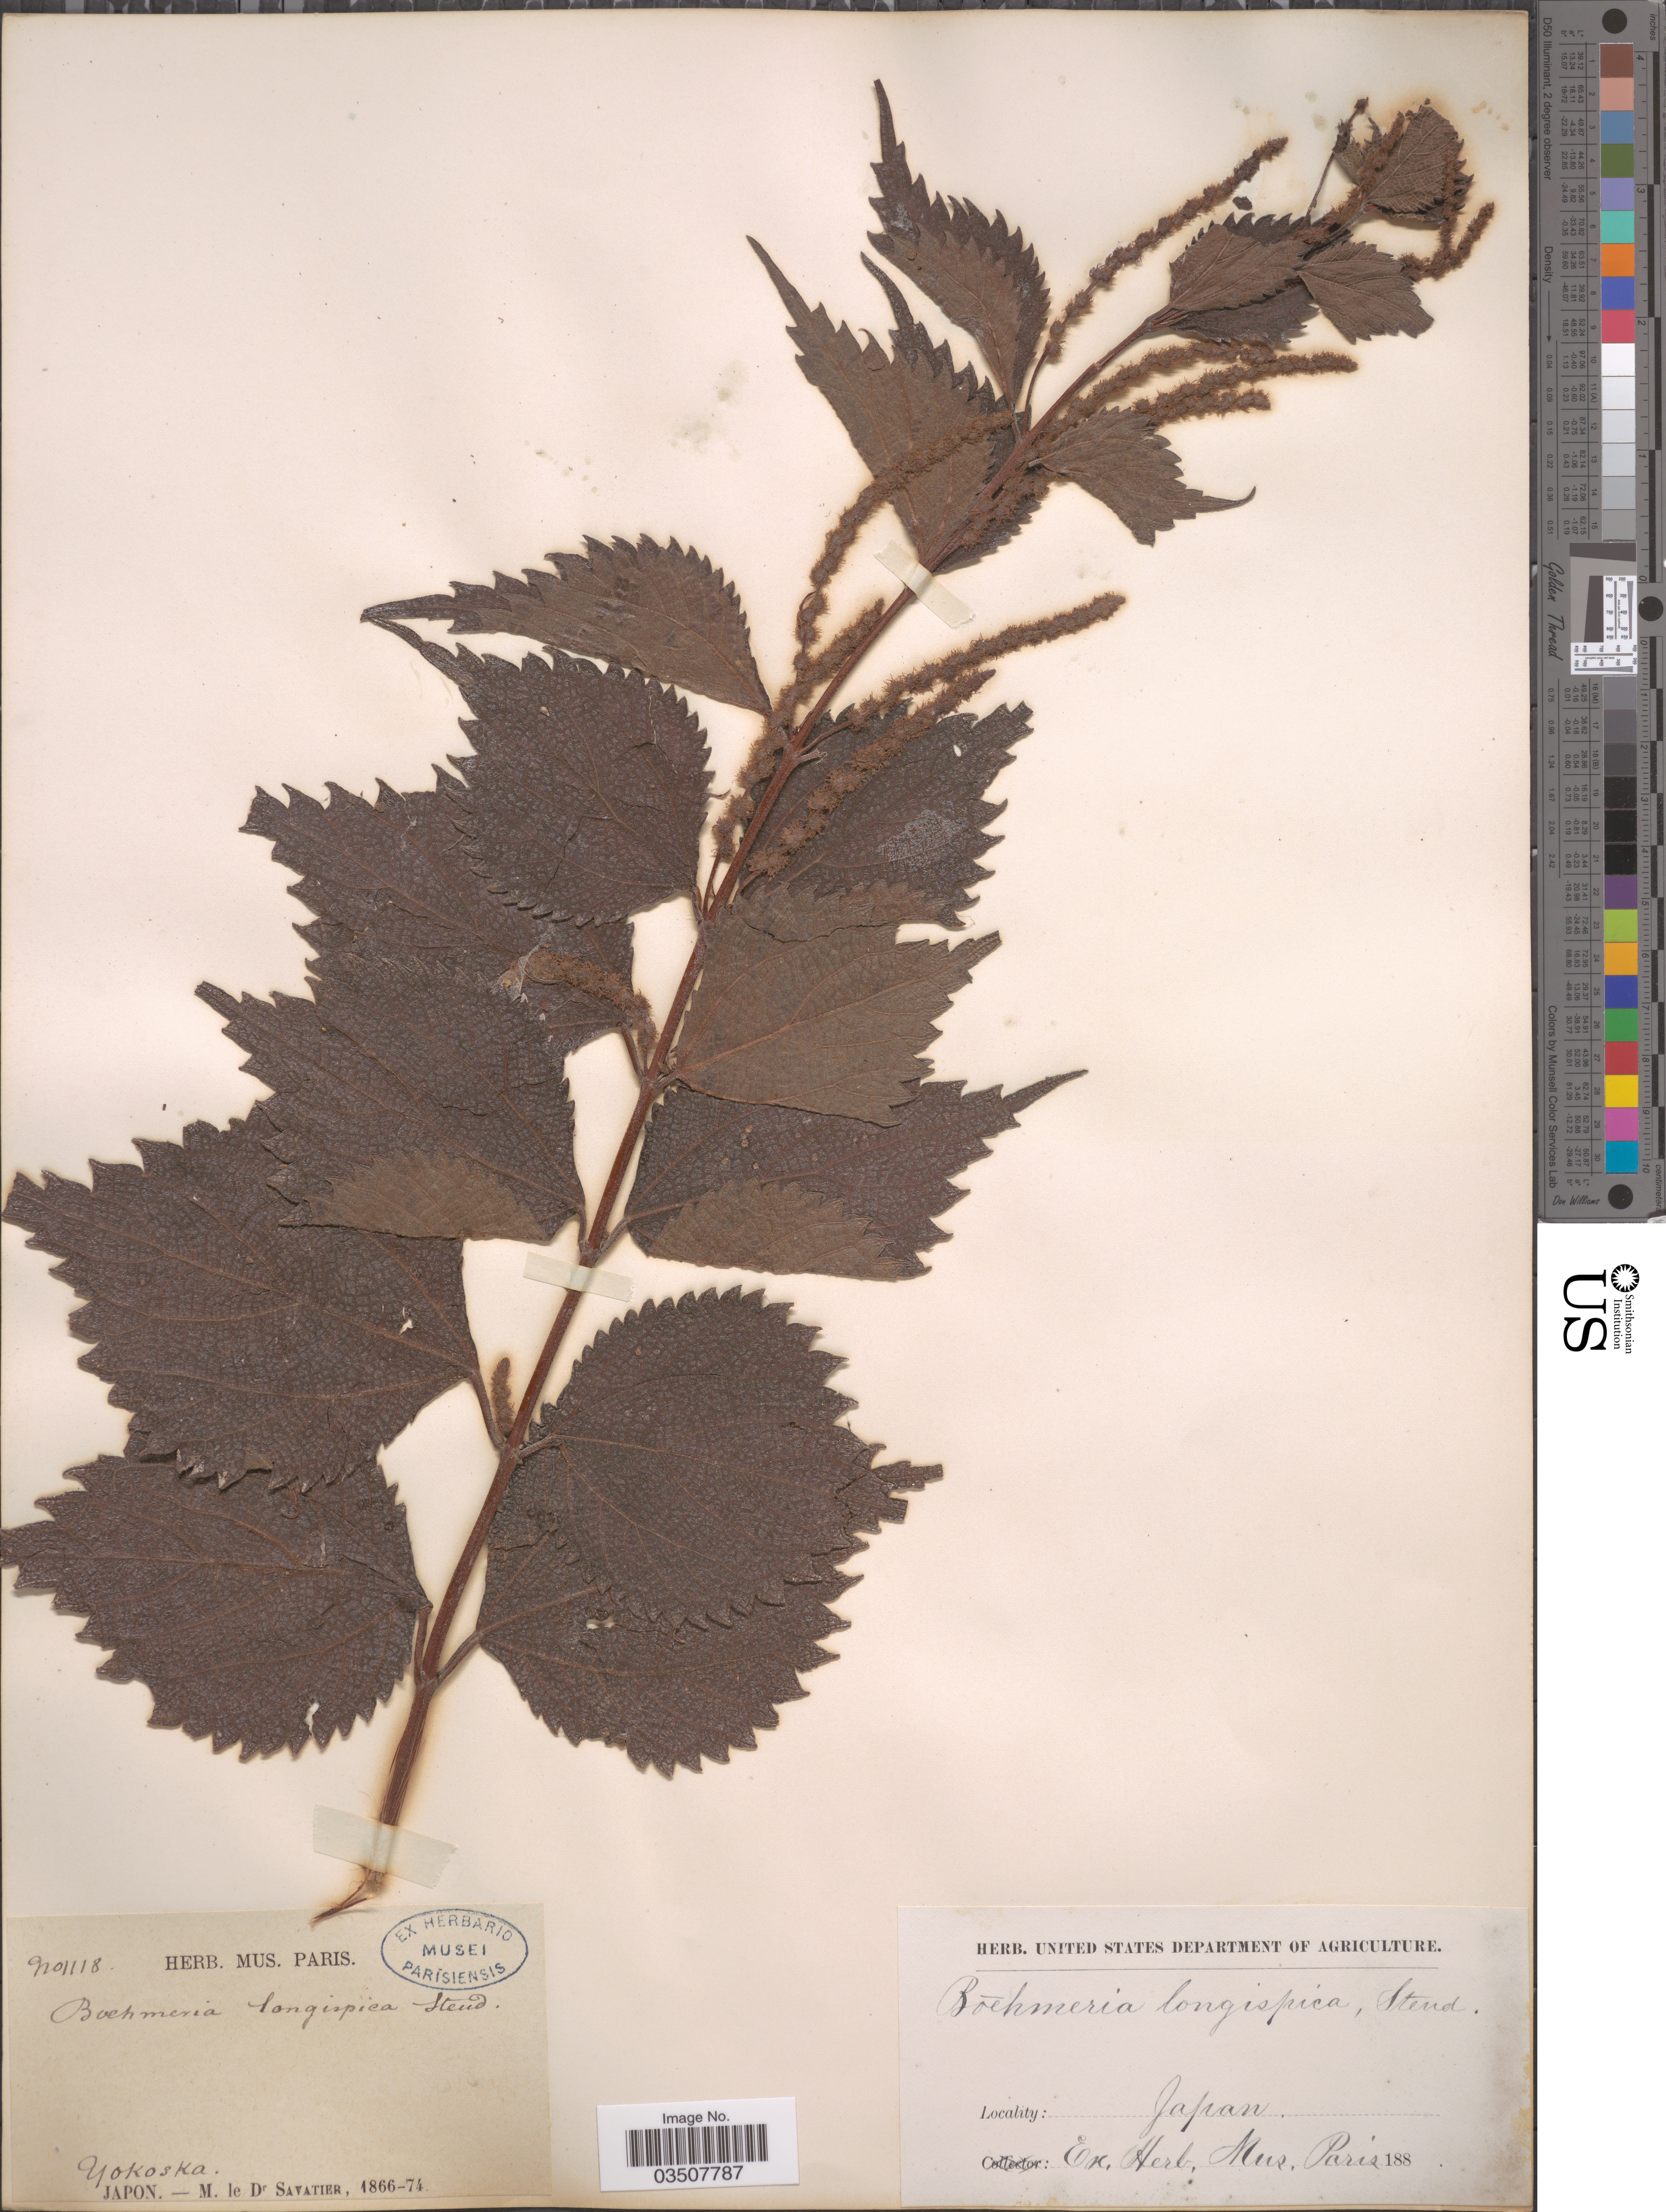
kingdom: Plantae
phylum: Tracheophyta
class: Magnoliopsida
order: Rosales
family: Urticaceae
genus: Boehmeria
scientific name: Boehmeria japonica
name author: (L. f.) Miq.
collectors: M. Savatier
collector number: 1118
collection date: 1866/1874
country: Japan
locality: Yokoska.